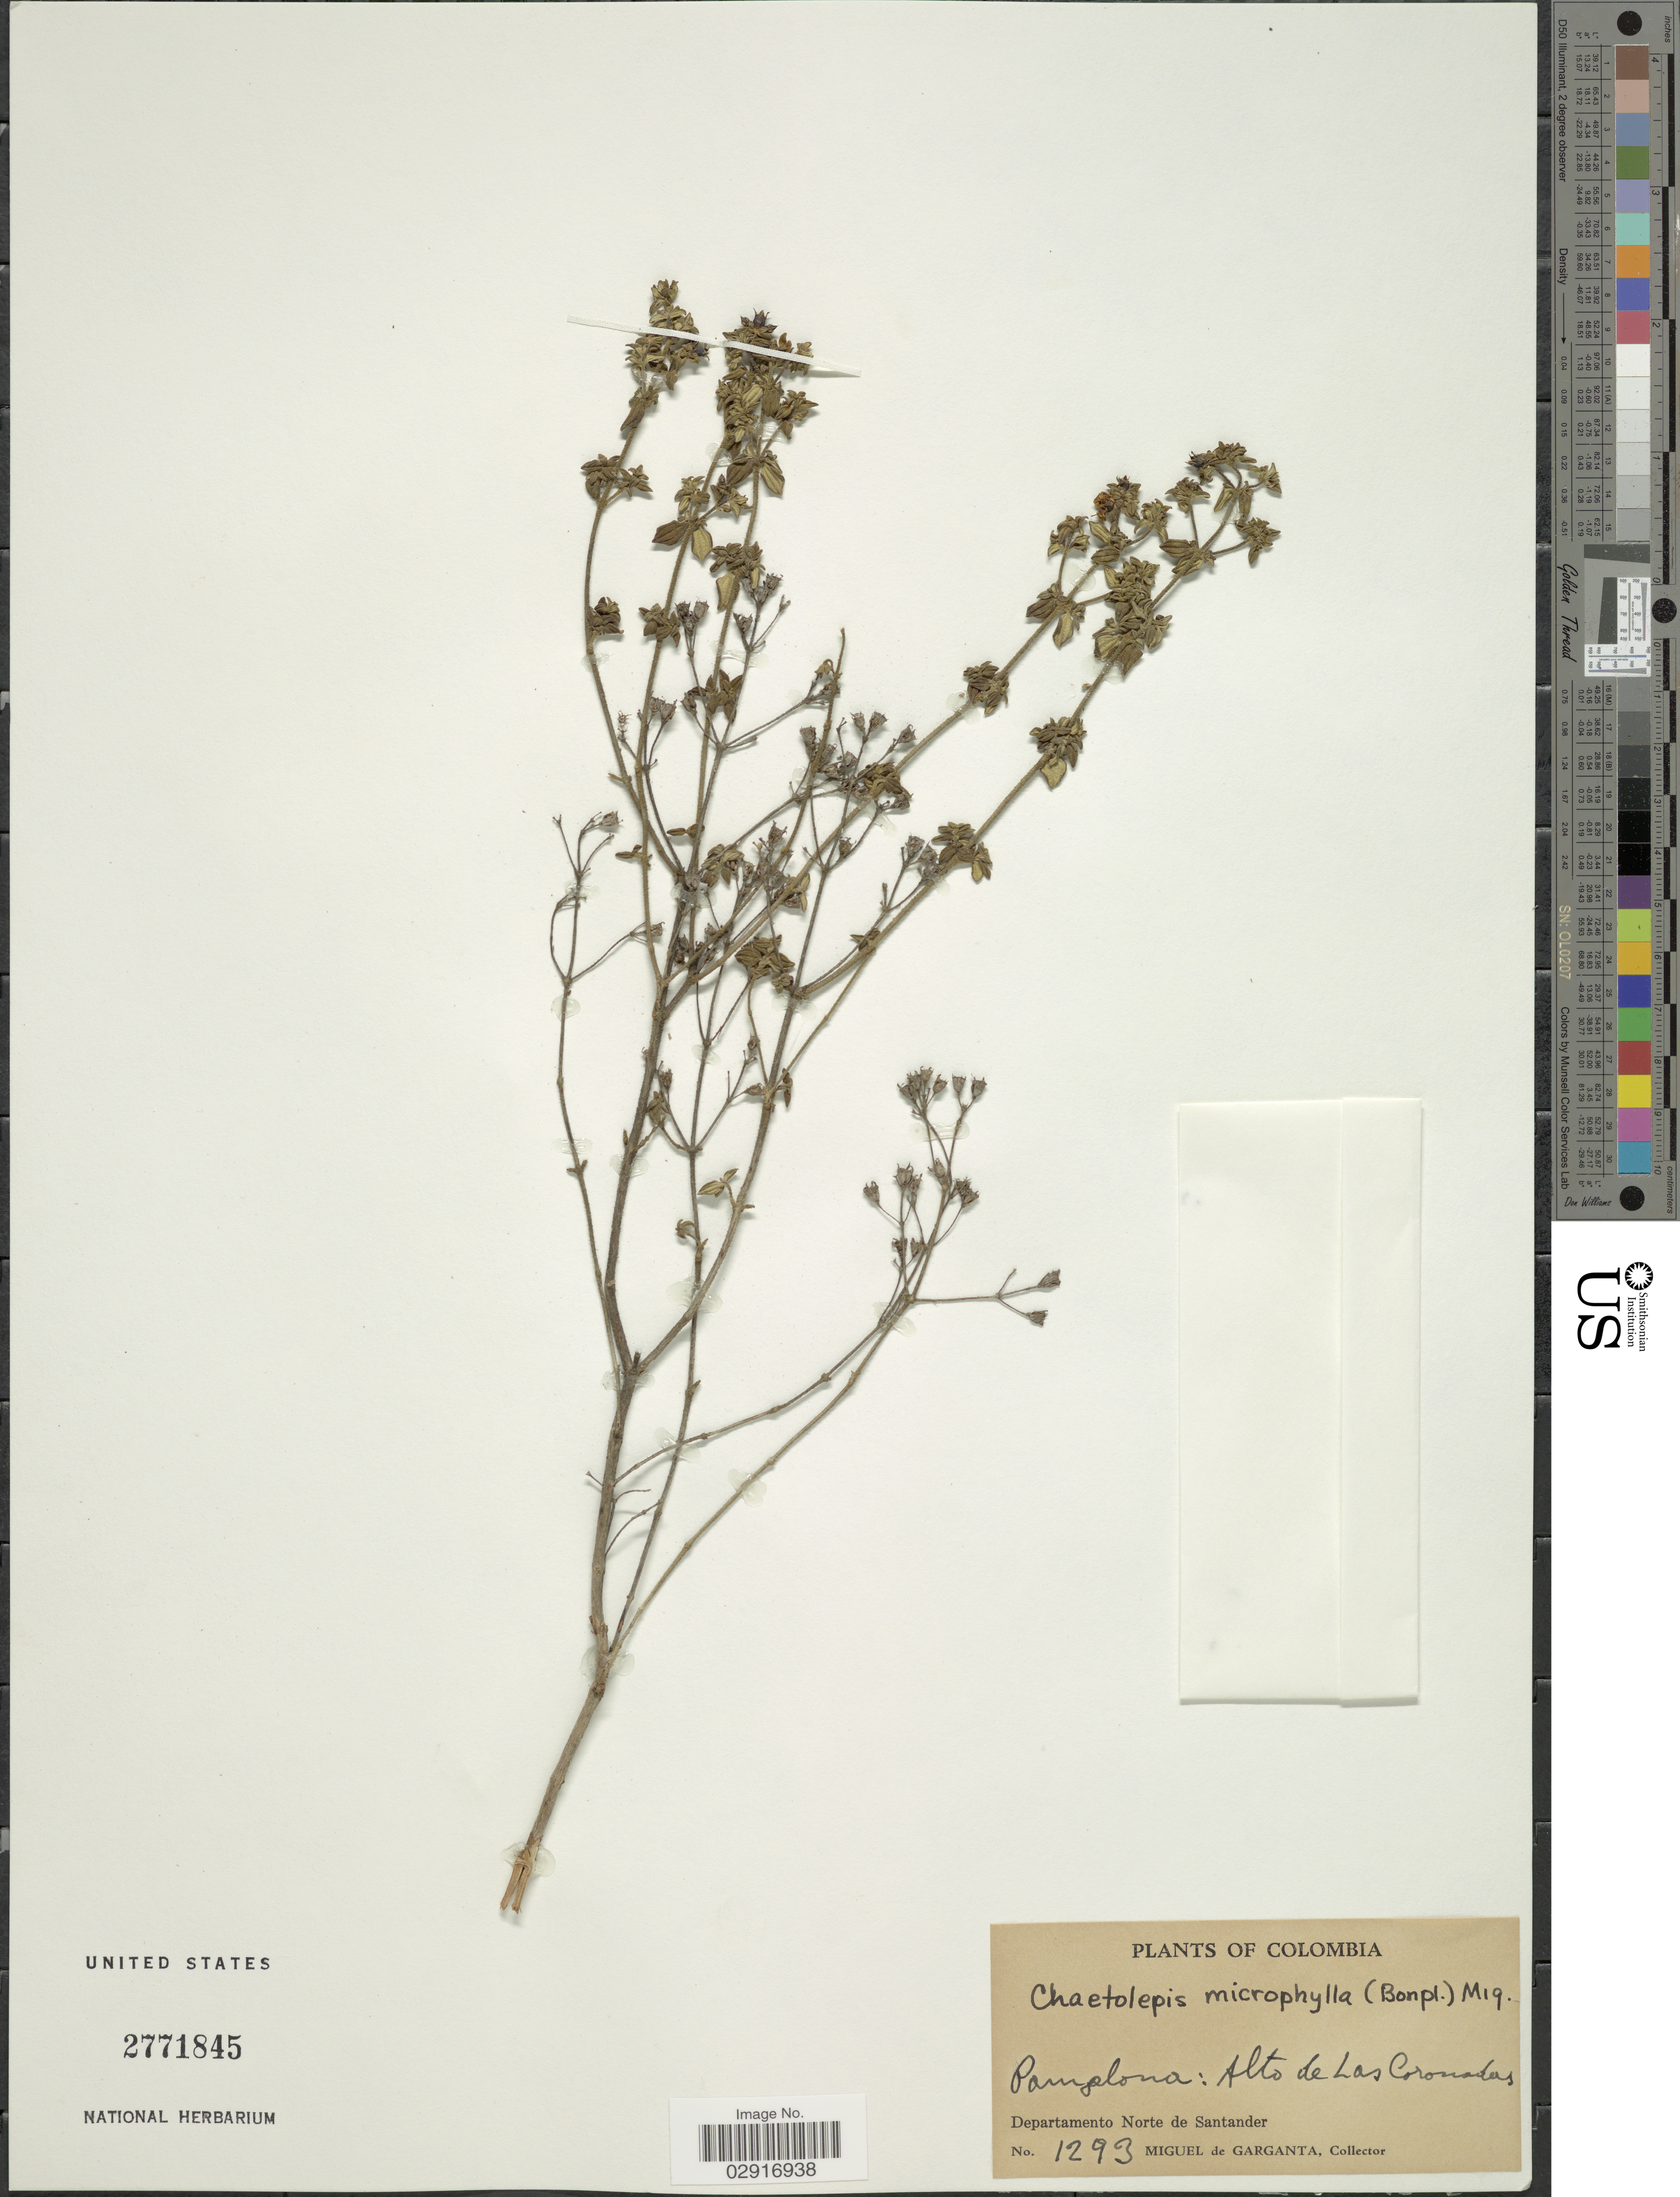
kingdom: Plantae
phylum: Tracheophyta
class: Magnoliopsida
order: Myrtales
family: Melastomataceae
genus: Chaetolepis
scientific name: Chaetolepis microphylla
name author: (Bonpl.) Miq.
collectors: M. Garganta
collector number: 1293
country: Colombia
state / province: Norte de Santander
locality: Pamplona: Alto de Las Coronadas. Departamento Norte de Santander.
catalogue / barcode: US 2771845